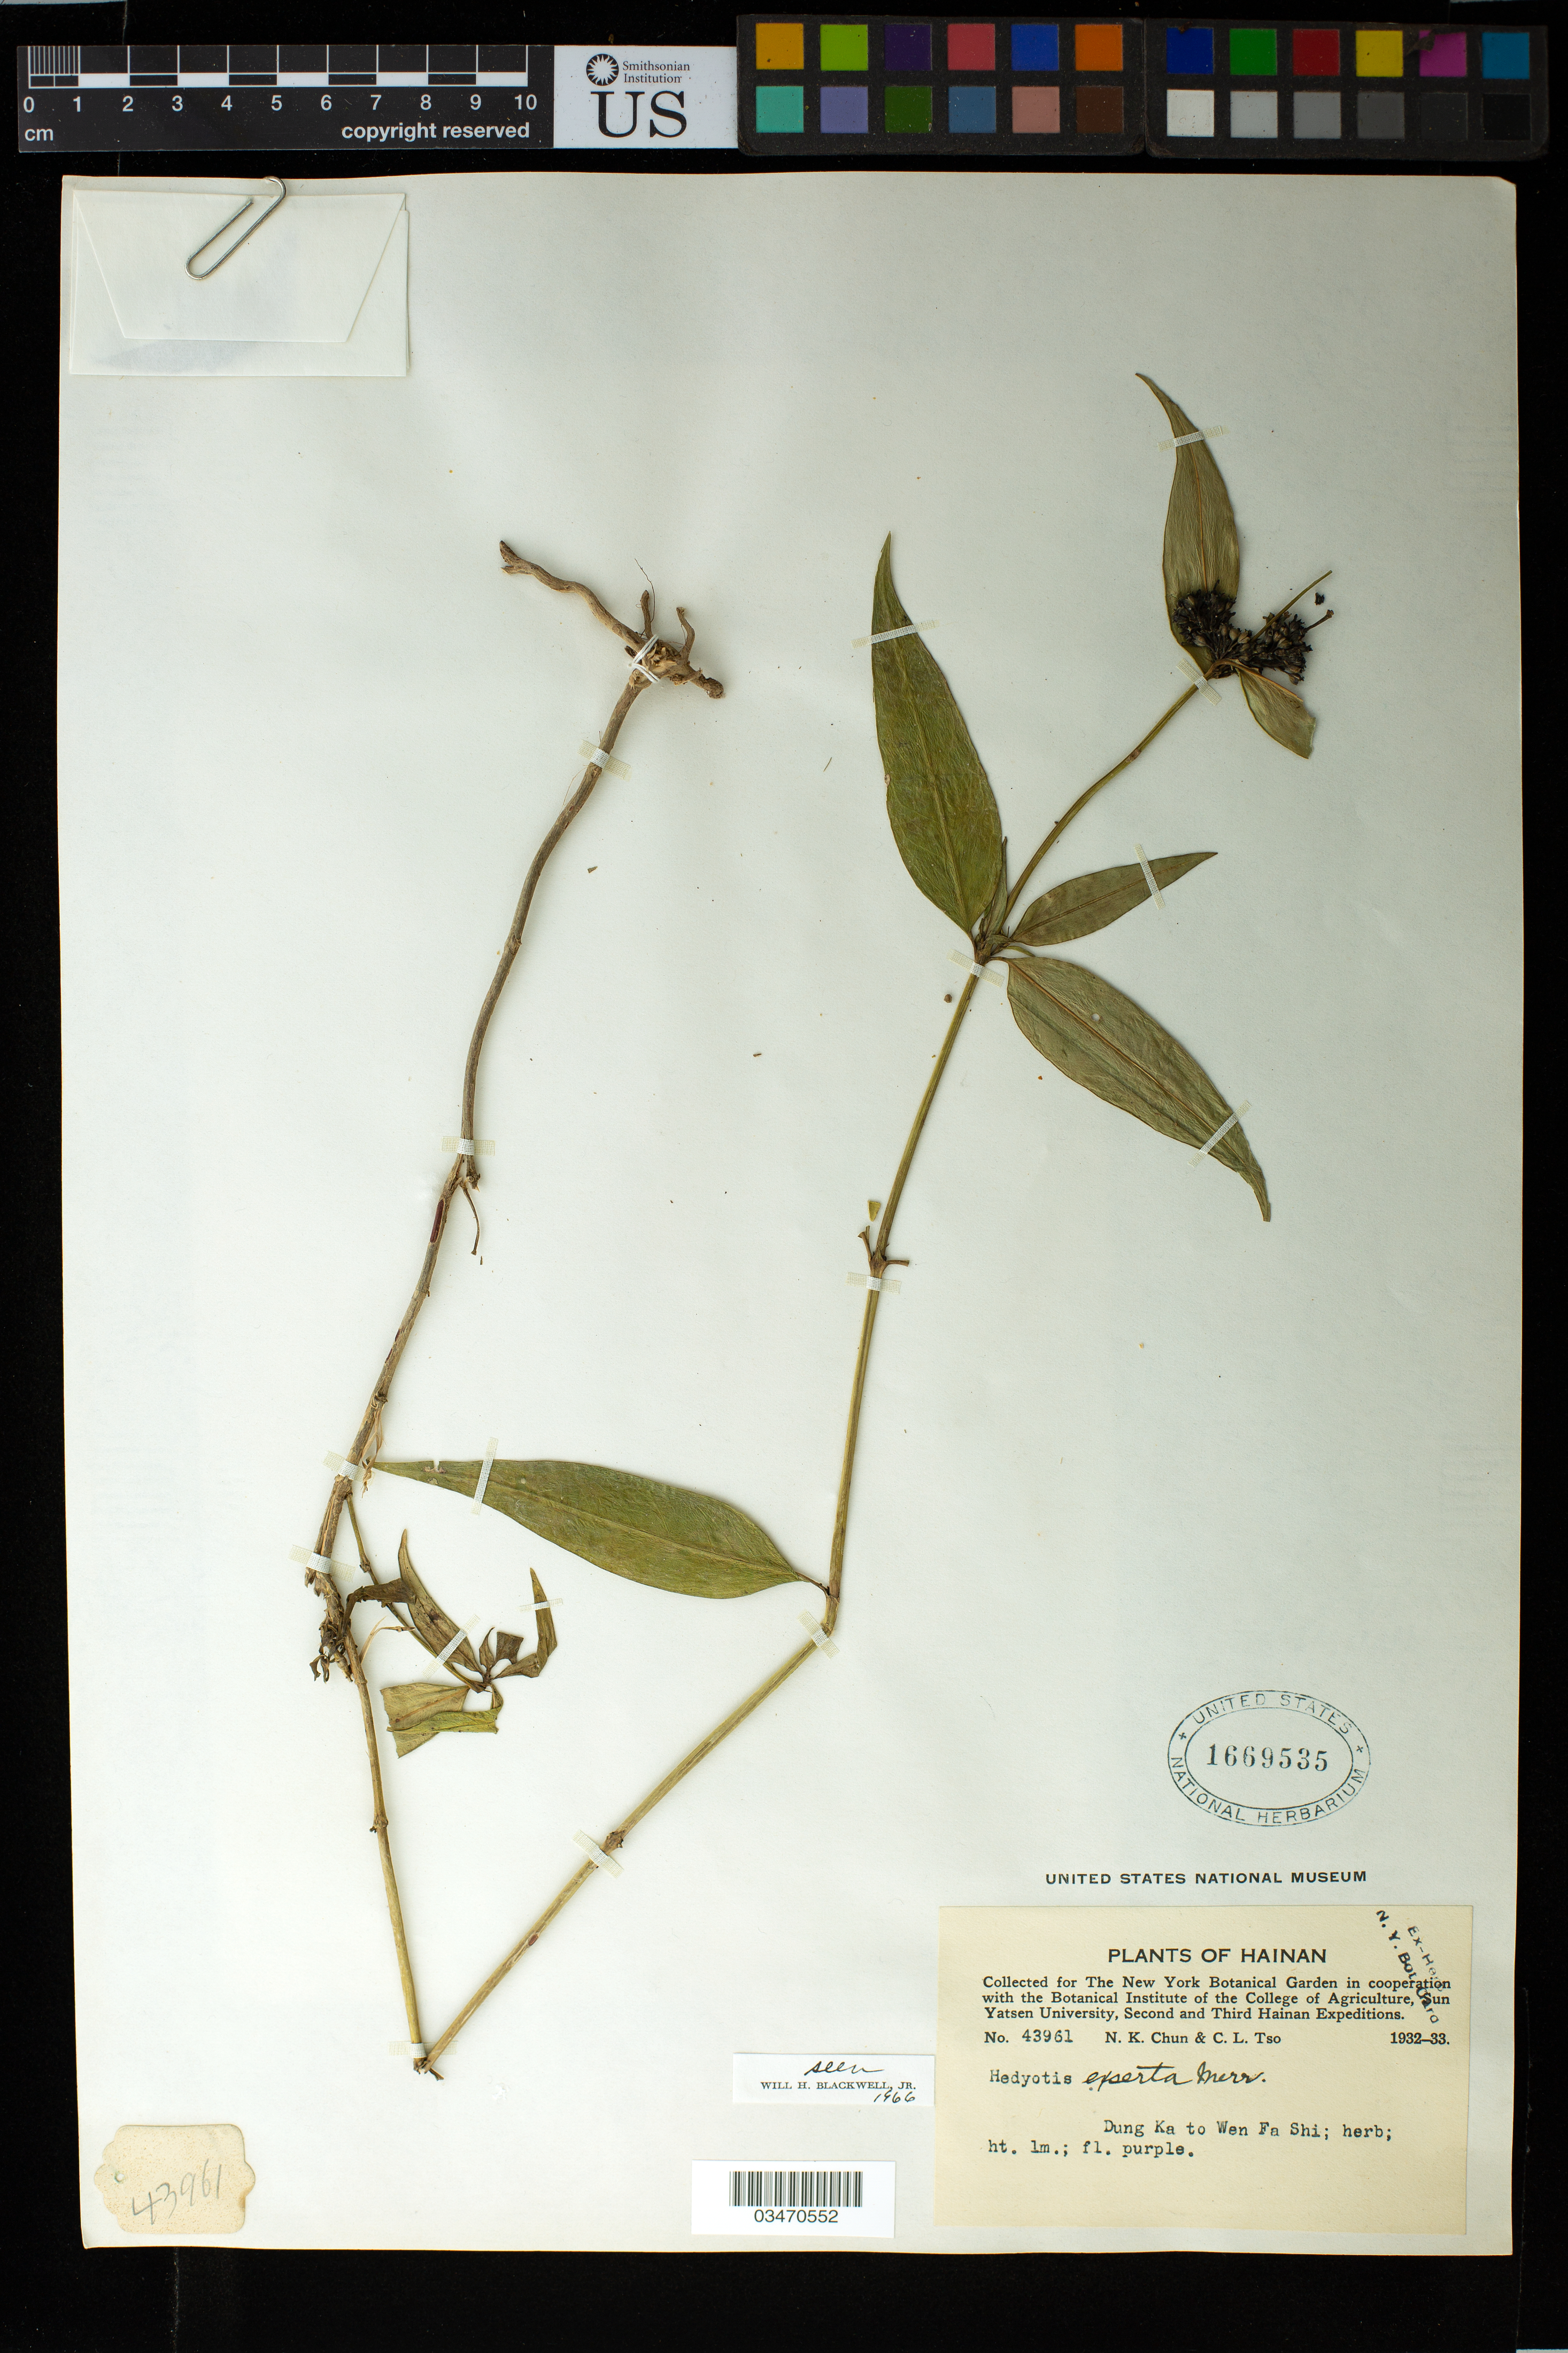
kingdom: Plantae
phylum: Tracheophyta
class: Magnoliopsida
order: Gentianales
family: Rubiaceae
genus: Hedyotis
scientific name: Hedyotis exserta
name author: Merr.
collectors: N. K. Chun & C. Tso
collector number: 43961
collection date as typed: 1932 to -- --- 1933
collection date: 1932/1933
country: China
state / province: Hainan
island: Hainan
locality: Dung Ka to Wen Fa Shi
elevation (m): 518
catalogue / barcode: US 1669535